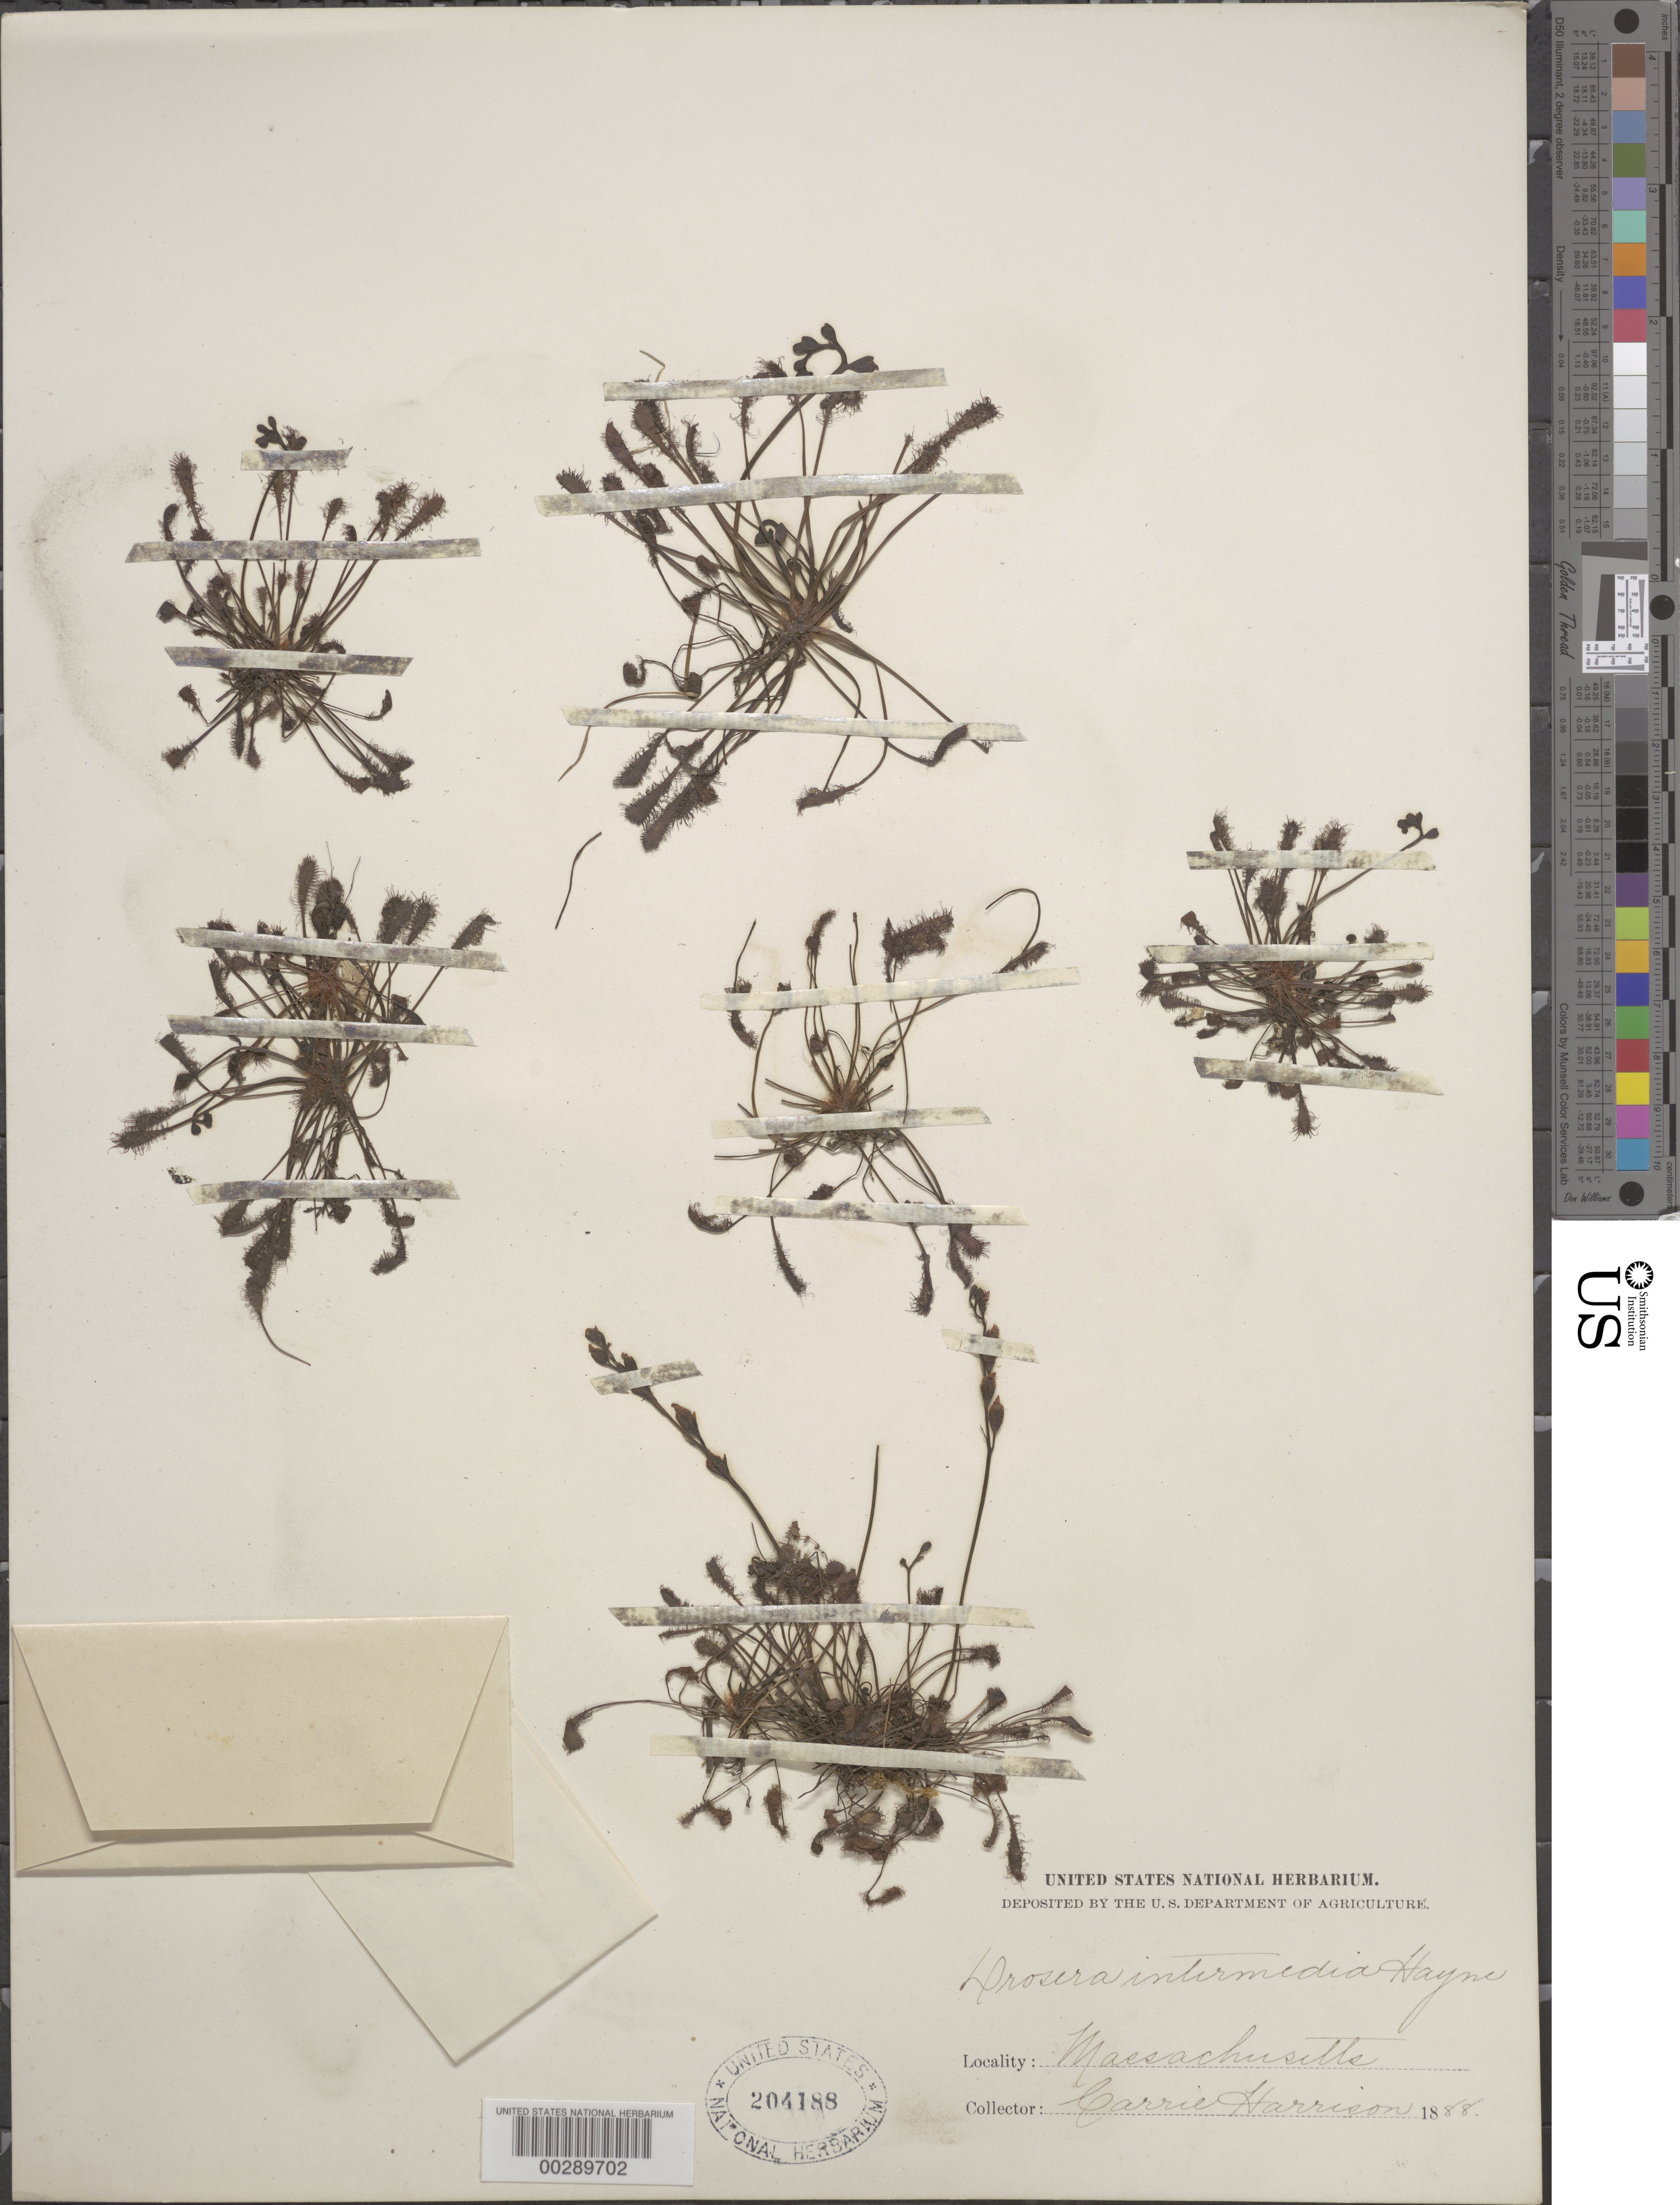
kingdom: Plantae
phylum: Tracheophyta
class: Magnoliopsida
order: Caryophyllales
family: Droseraceae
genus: Drosera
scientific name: Drosera intermedia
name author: Hayne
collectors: C. Harrison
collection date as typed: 1888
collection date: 1888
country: United States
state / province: Massachusetts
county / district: Dukes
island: Martha's Vineyard Island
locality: Martha's vineyard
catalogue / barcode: US 204188